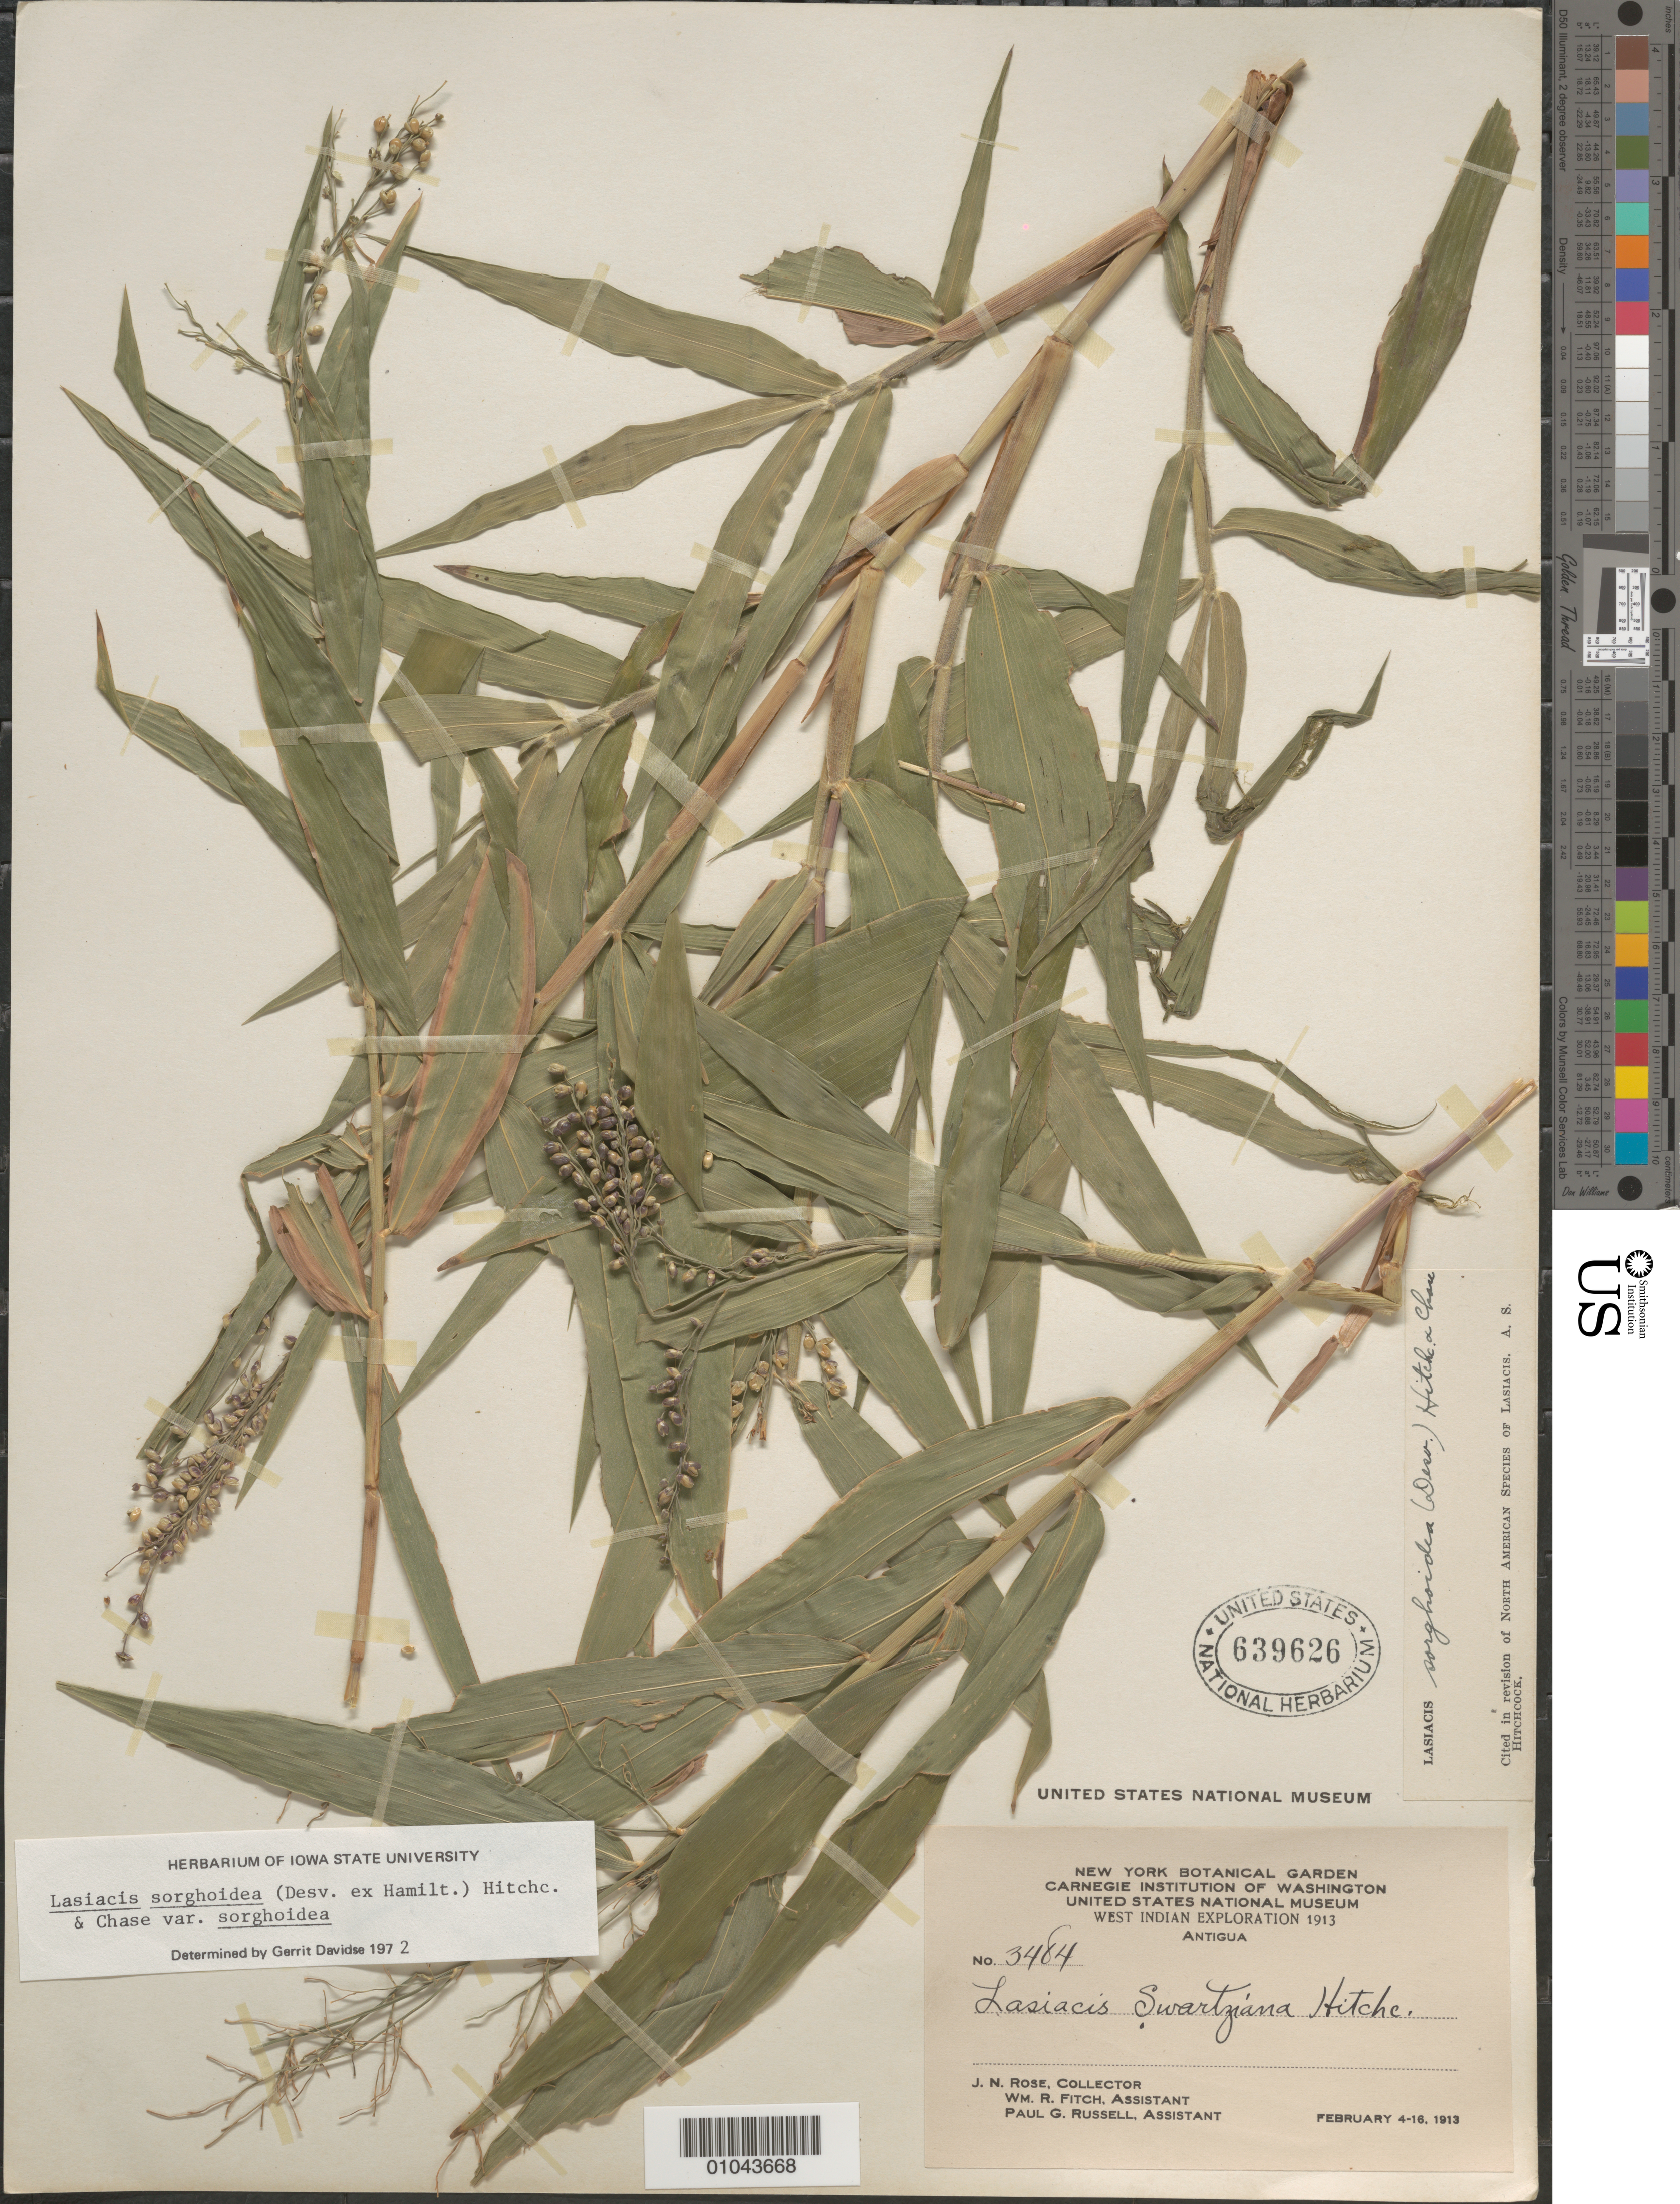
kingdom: Plantae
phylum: Tracheophyta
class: Liliopsida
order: Poales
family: Poaceae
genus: Lasiacis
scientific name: Lasiacis sorghoidea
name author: (Desv. ex Ham.) Hitchc. & Chase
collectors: J. N. Rose, W. R. Fitch & P. G. Russell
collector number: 3484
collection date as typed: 04 Feb 1913 to 16 Feb 1913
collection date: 1913-02-04/1913-02-16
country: Antigua and Barbuda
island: Antigua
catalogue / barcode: US 639626